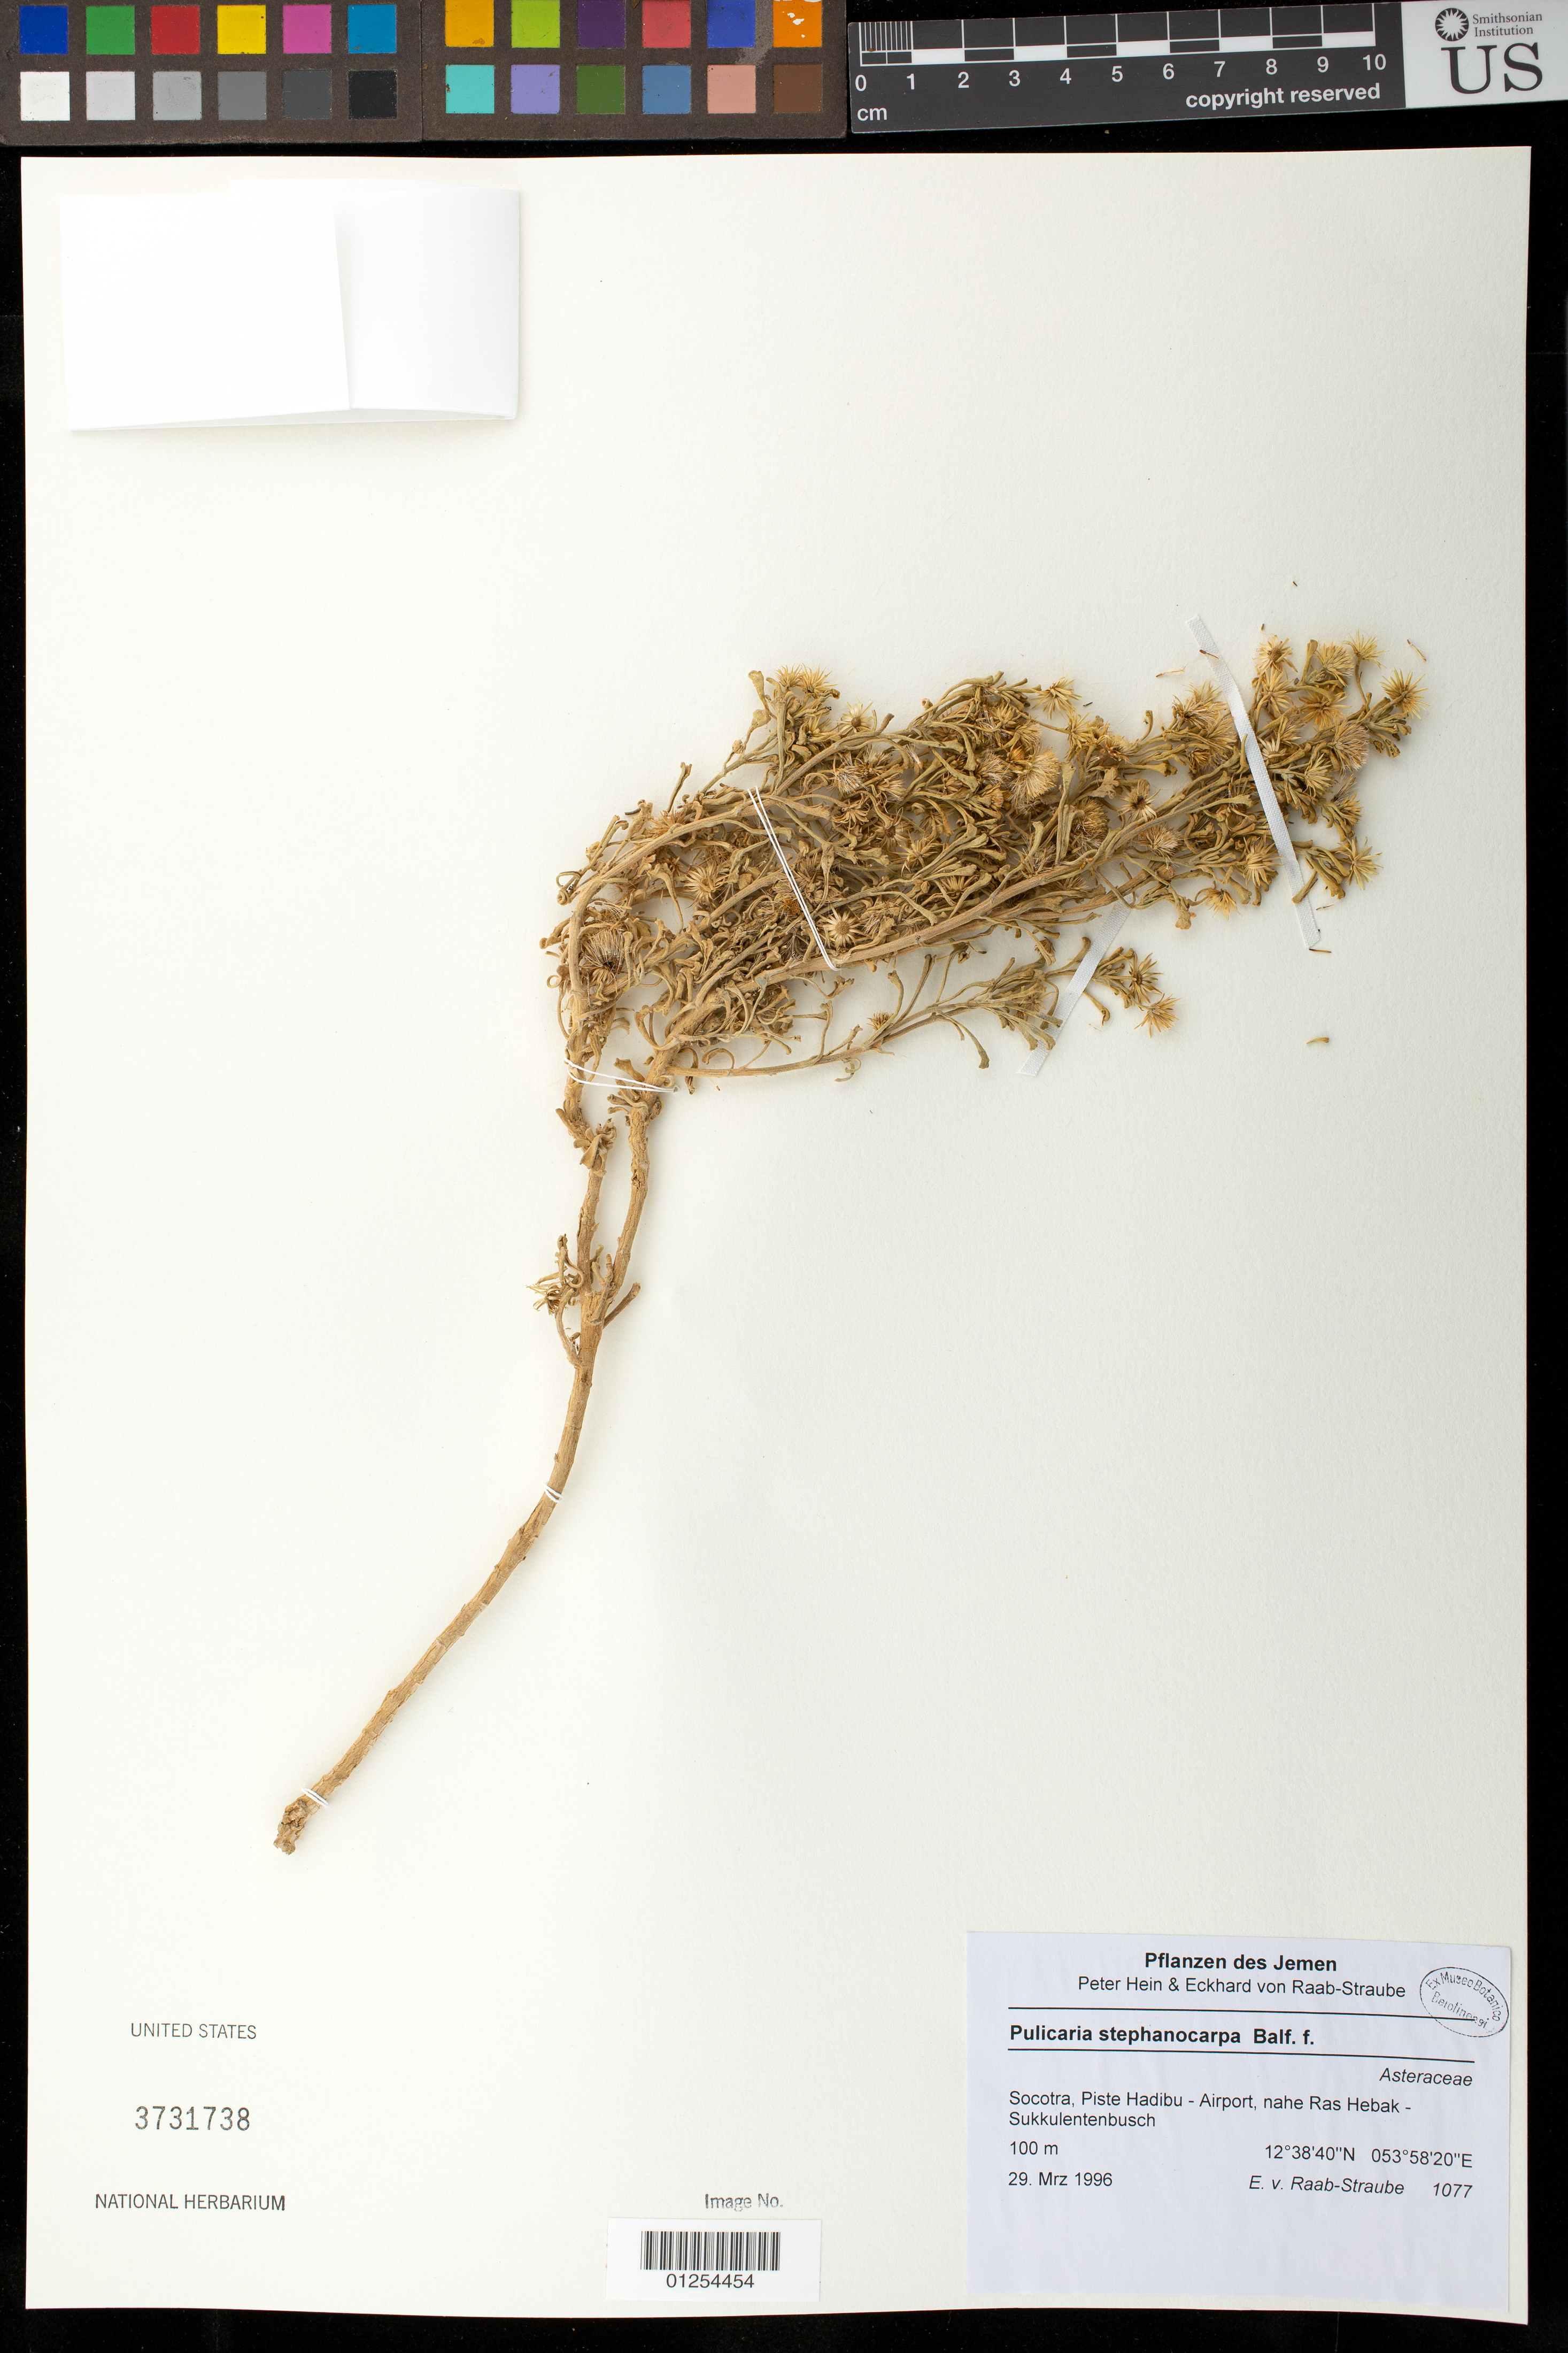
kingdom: Plantae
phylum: Tracheophyta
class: Magnoliopsida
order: Asterales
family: Asteraceae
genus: Pulicaria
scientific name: Pulicaria stephanocarpa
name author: Balf. f.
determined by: Hein, P.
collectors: E. Raab-Straube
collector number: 1077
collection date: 1996-03-29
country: Yemen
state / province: Socotra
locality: Piste Hadibu-Airport, nahe Ras Hebak- Sukkulentenbusch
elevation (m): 100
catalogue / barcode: US 3731738